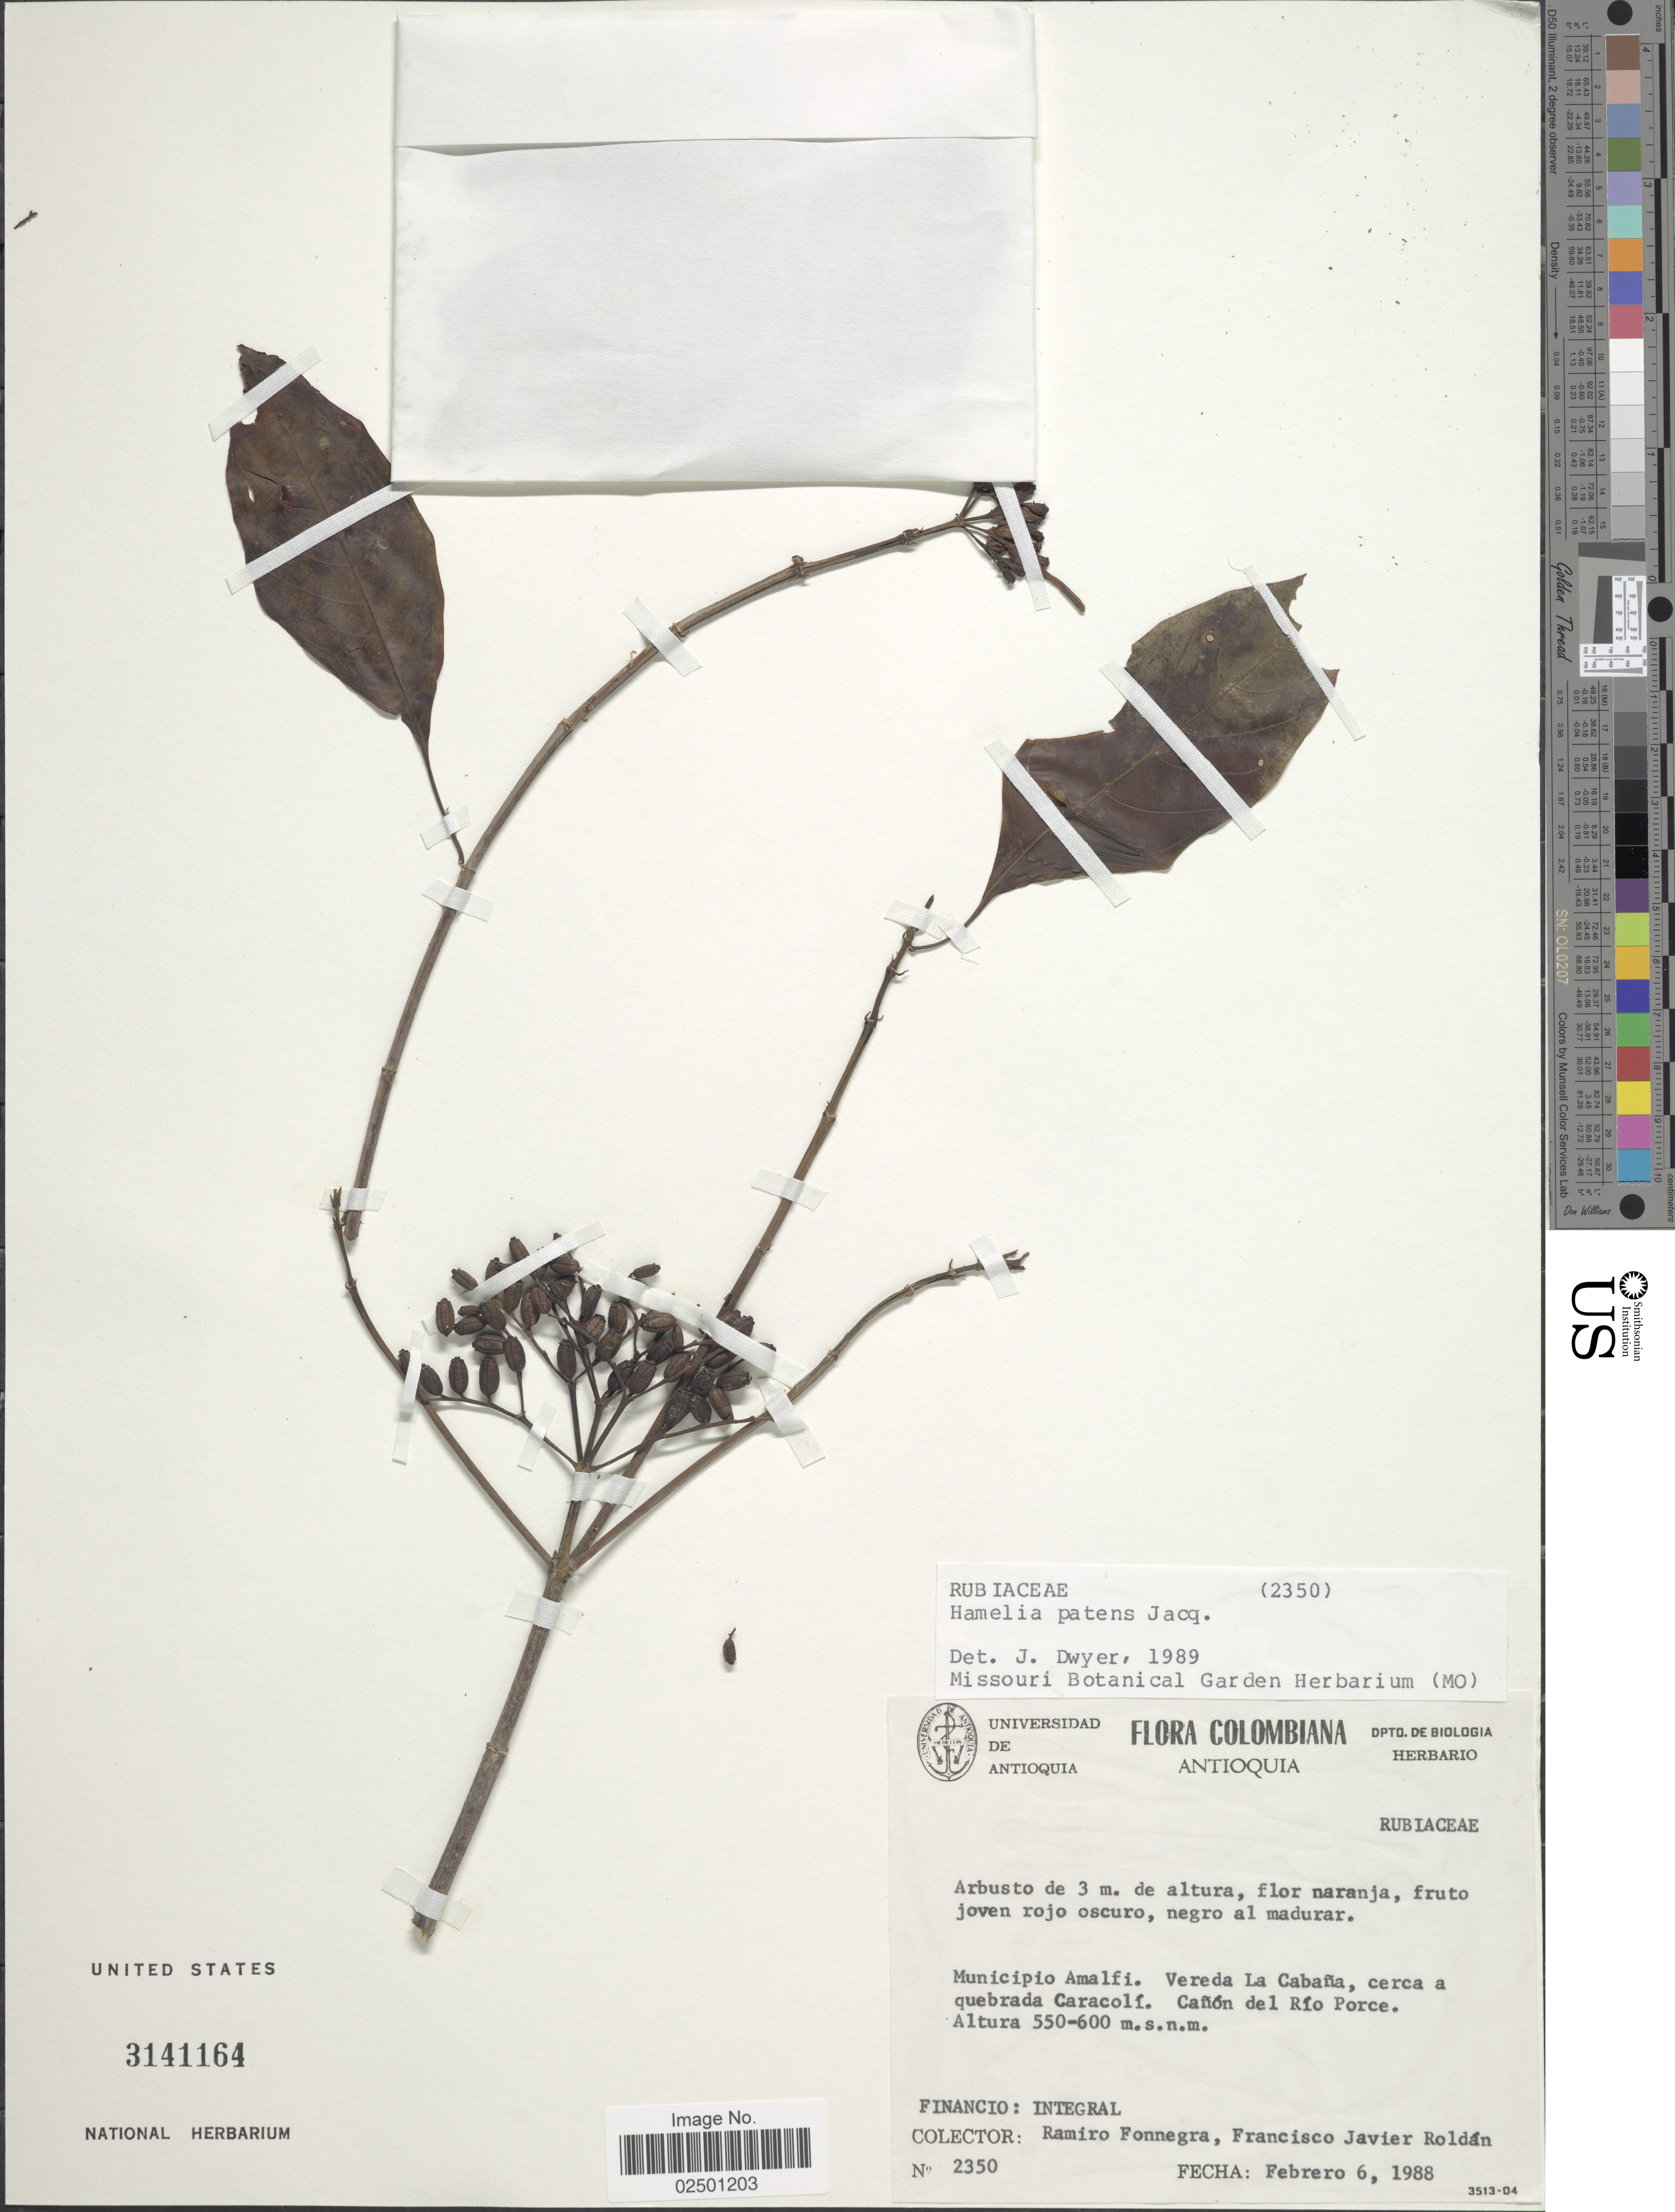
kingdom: Plantae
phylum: Tracheophyta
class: Magnoliopsida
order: Gentianales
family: Rubiaceae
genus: Hamelia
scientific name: Hamelia patens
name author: Jacq.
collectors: R. Fonnegra & F. J. Roldán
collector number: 2350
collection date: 1988-02-06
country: Colombia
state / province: Antioquia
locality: Municipio Amalfi. Verede La Cabana, cerca a quebrada Caracoli. canon del Rio Porce.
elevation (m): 550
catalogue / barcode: US 3141164